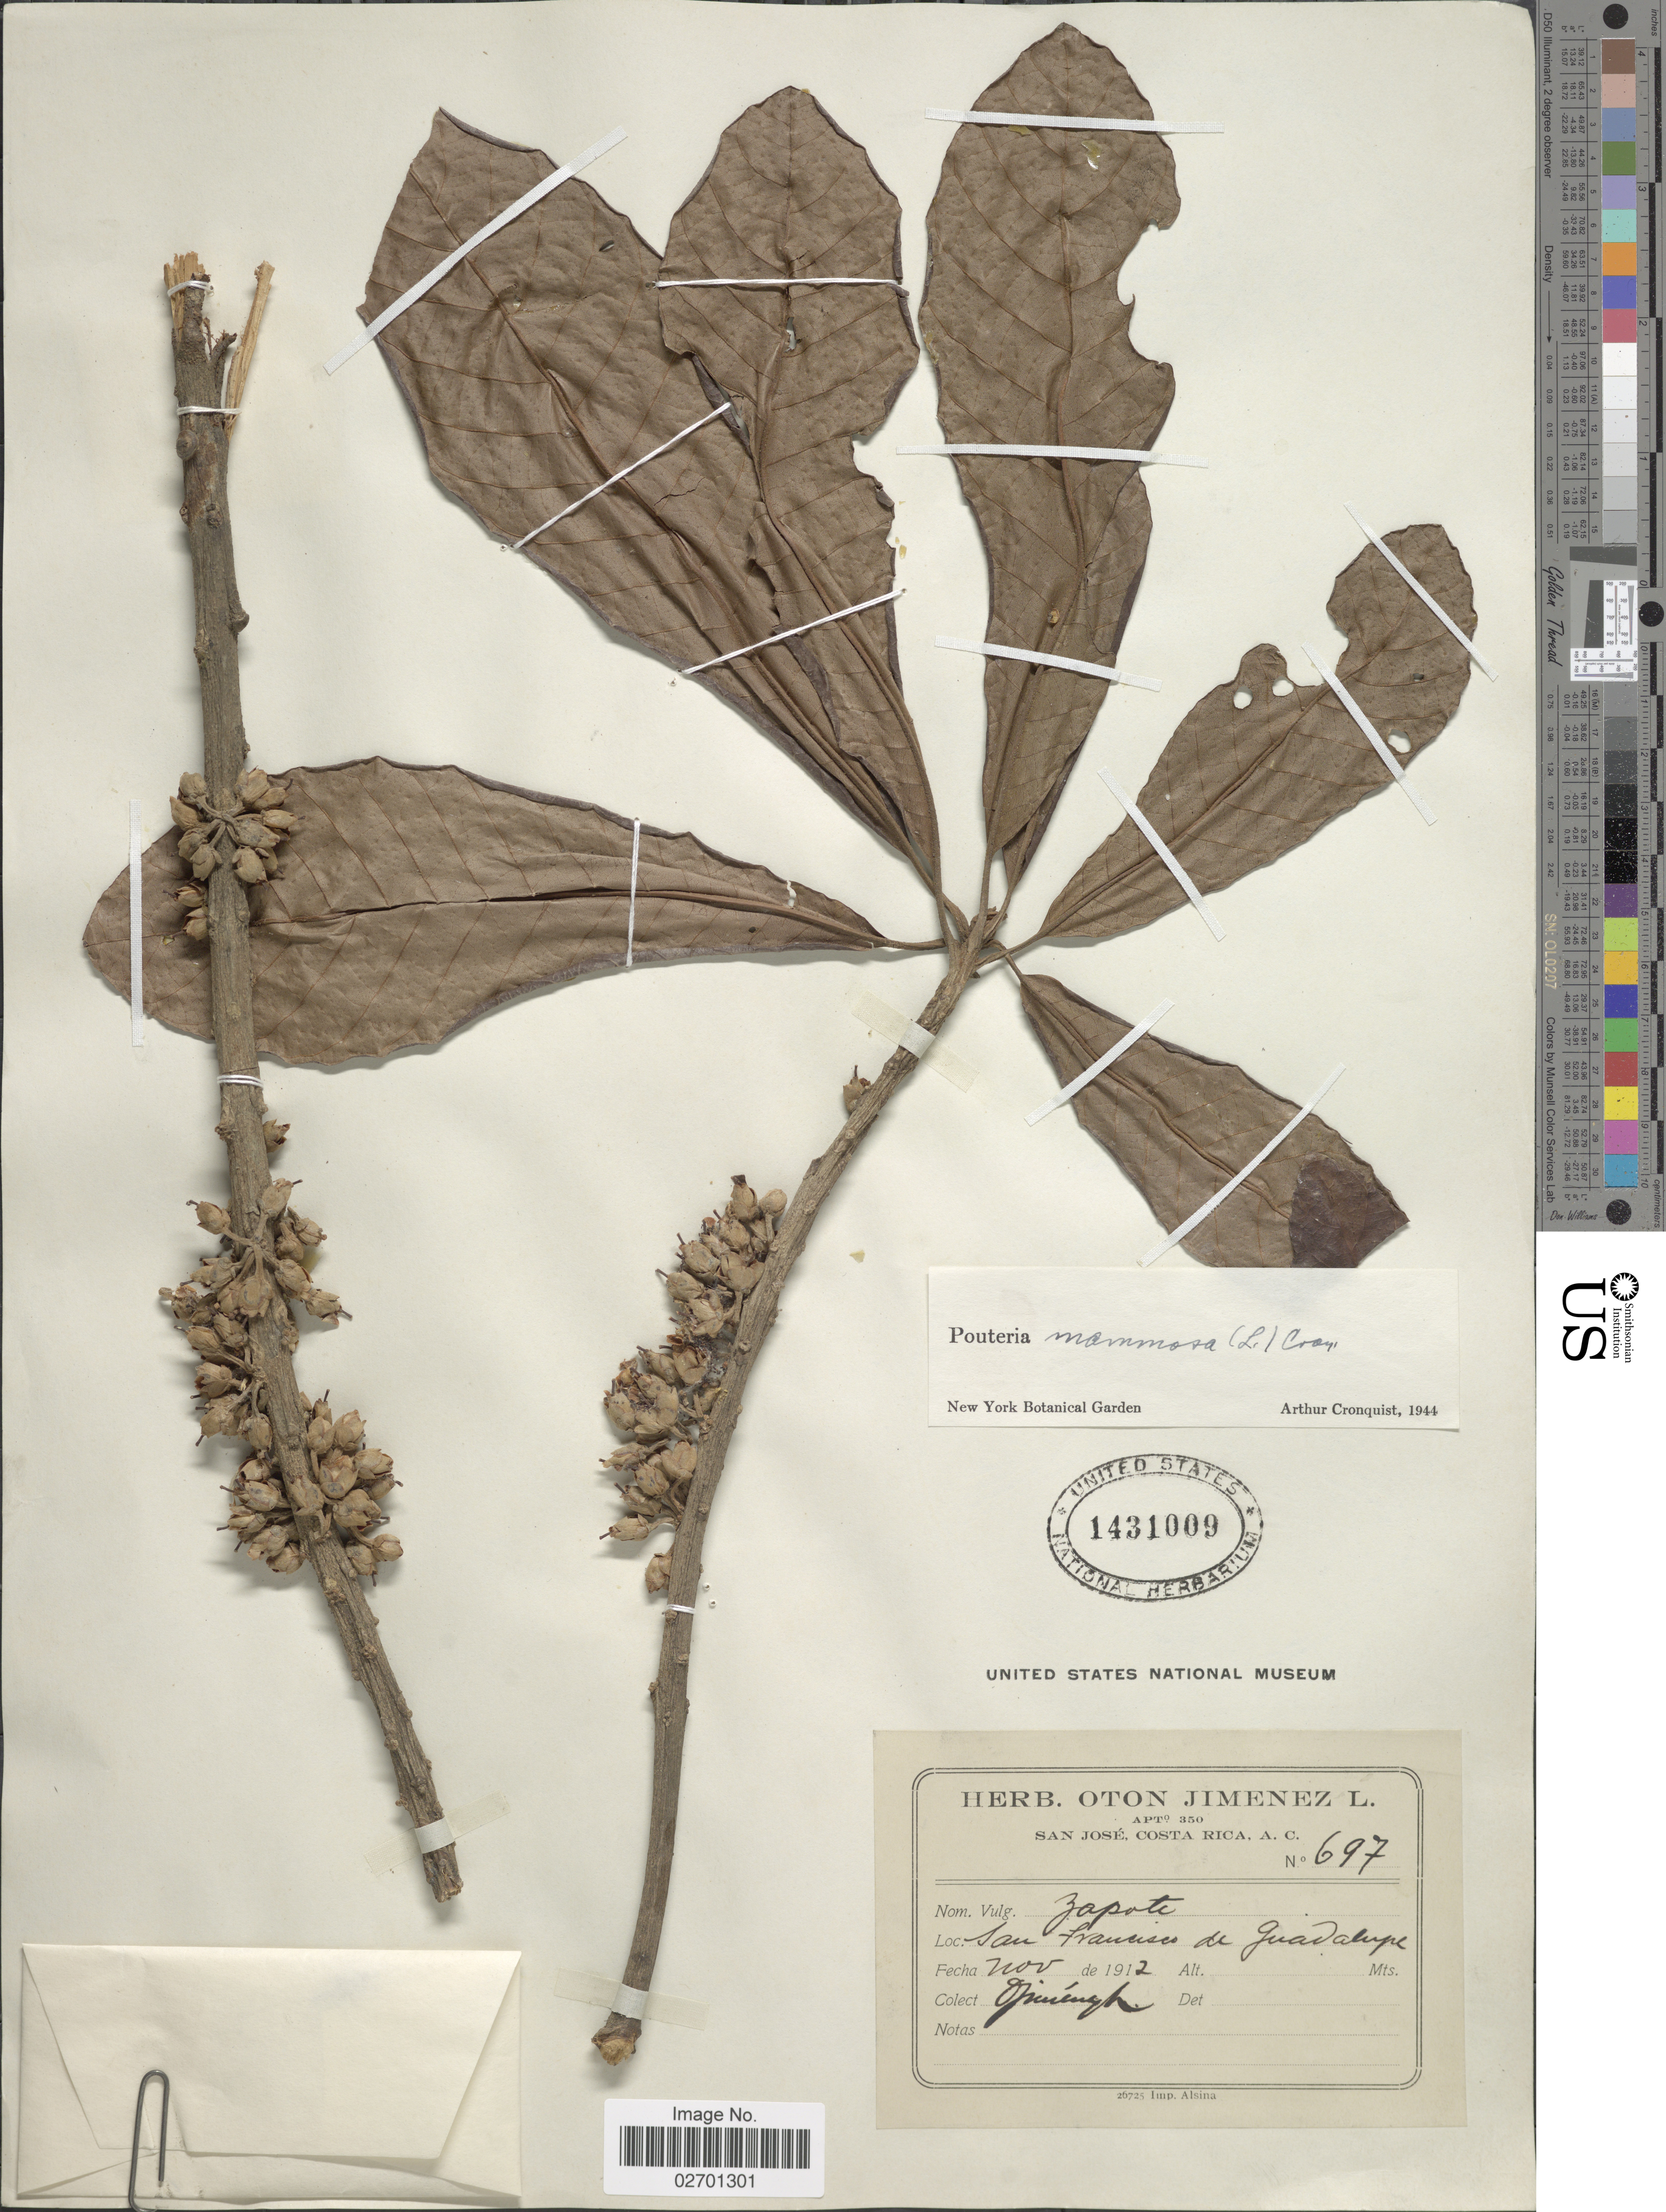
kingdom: Plantae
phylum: Tracheophyta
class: Magnoliopsida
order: Ericales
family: Sapotaceae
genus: Pouteria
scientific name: Pouteria sapota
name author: (Jacq.) H.E. Moore & Stearn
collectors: O. Jiménez L.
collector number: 697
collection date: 1912-11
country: Costa Rica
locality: San Francisco de Guadalupe.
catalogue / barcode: US 1431009